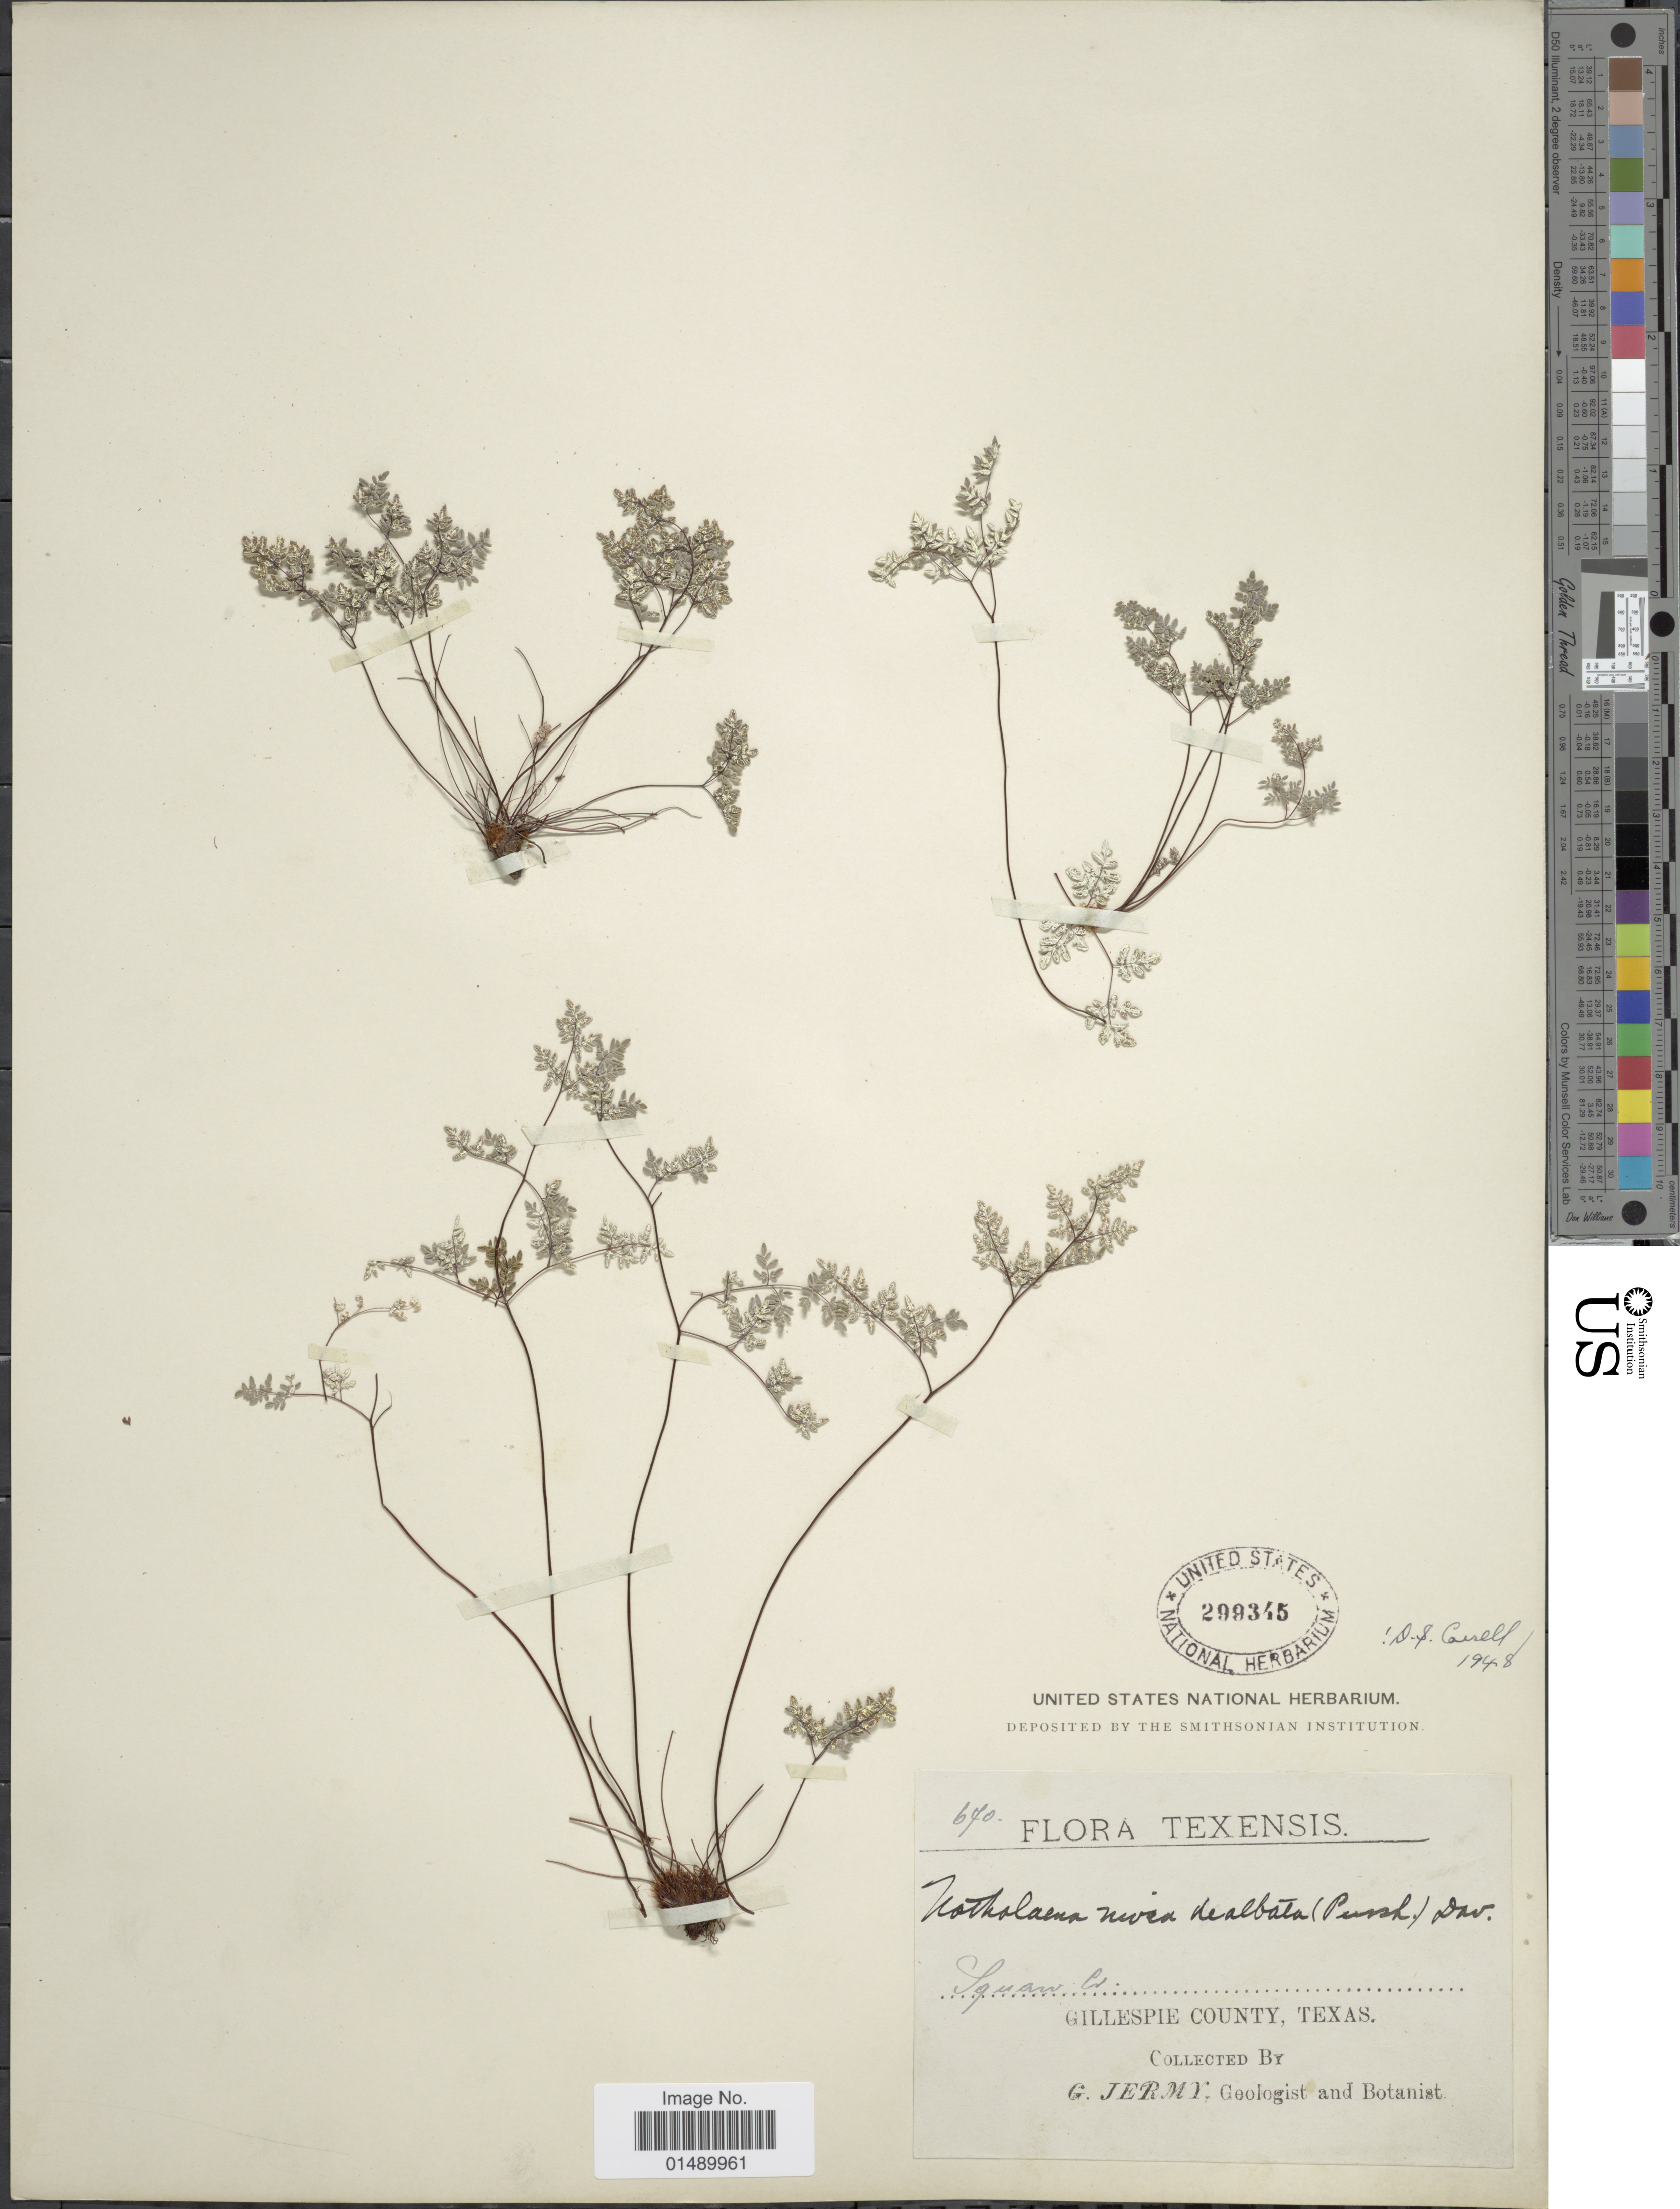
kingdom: Plantae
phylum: Tracheophyta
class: Polypodiopsida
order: Polypodiales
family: Pteridaceae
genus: Argyrochosma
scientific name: Argyrochosma dealbata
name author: (Pursh) Windham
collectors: G. Jermy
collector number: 670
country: United States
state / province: Texas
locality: Texensis, Gillespie County.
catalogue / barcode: US 299345